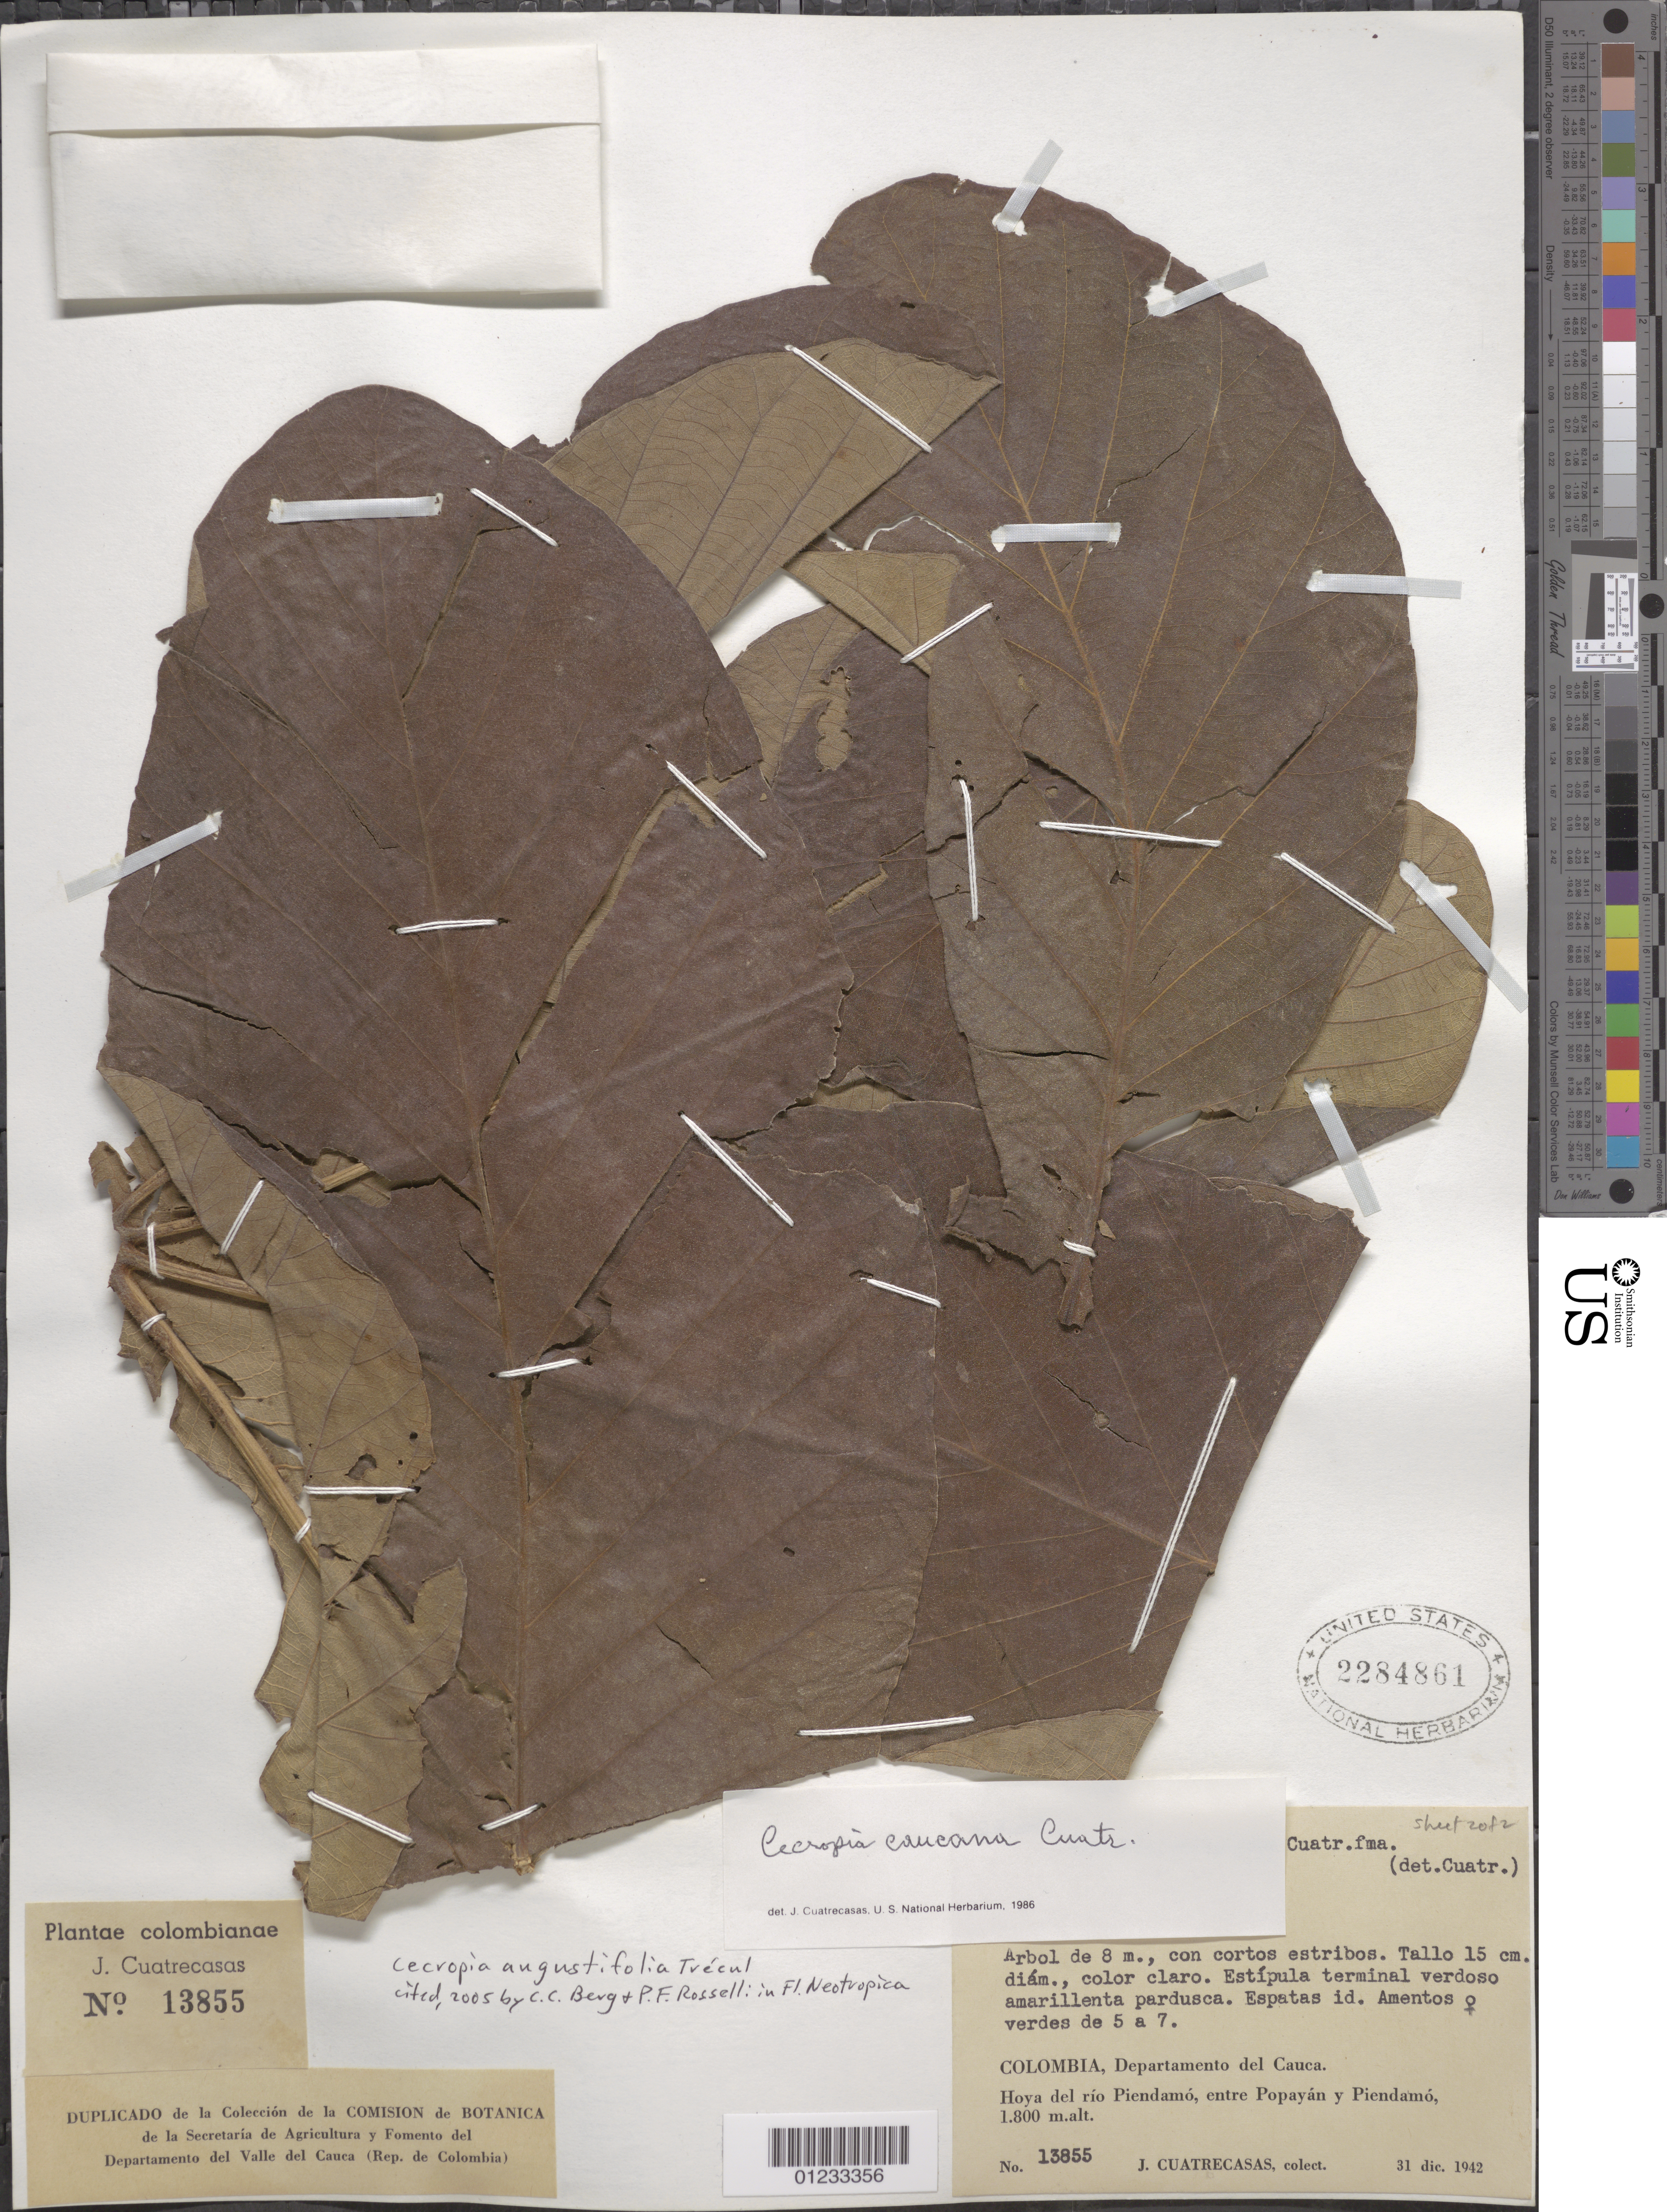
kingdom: Plantae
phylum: Tracheophyta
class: Magnoliopsida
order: Rosales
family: Urticaceae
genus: Cecropia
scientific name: Cecropia angustifolia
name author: Trécul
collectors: J. Cuatrecasas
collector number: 13855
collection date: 1942-12-31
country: Colombia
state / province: Cauca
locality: Hoya del río Piendamó, entre Popayán y Piendamó.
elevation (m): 1800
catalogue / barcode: US 2284861